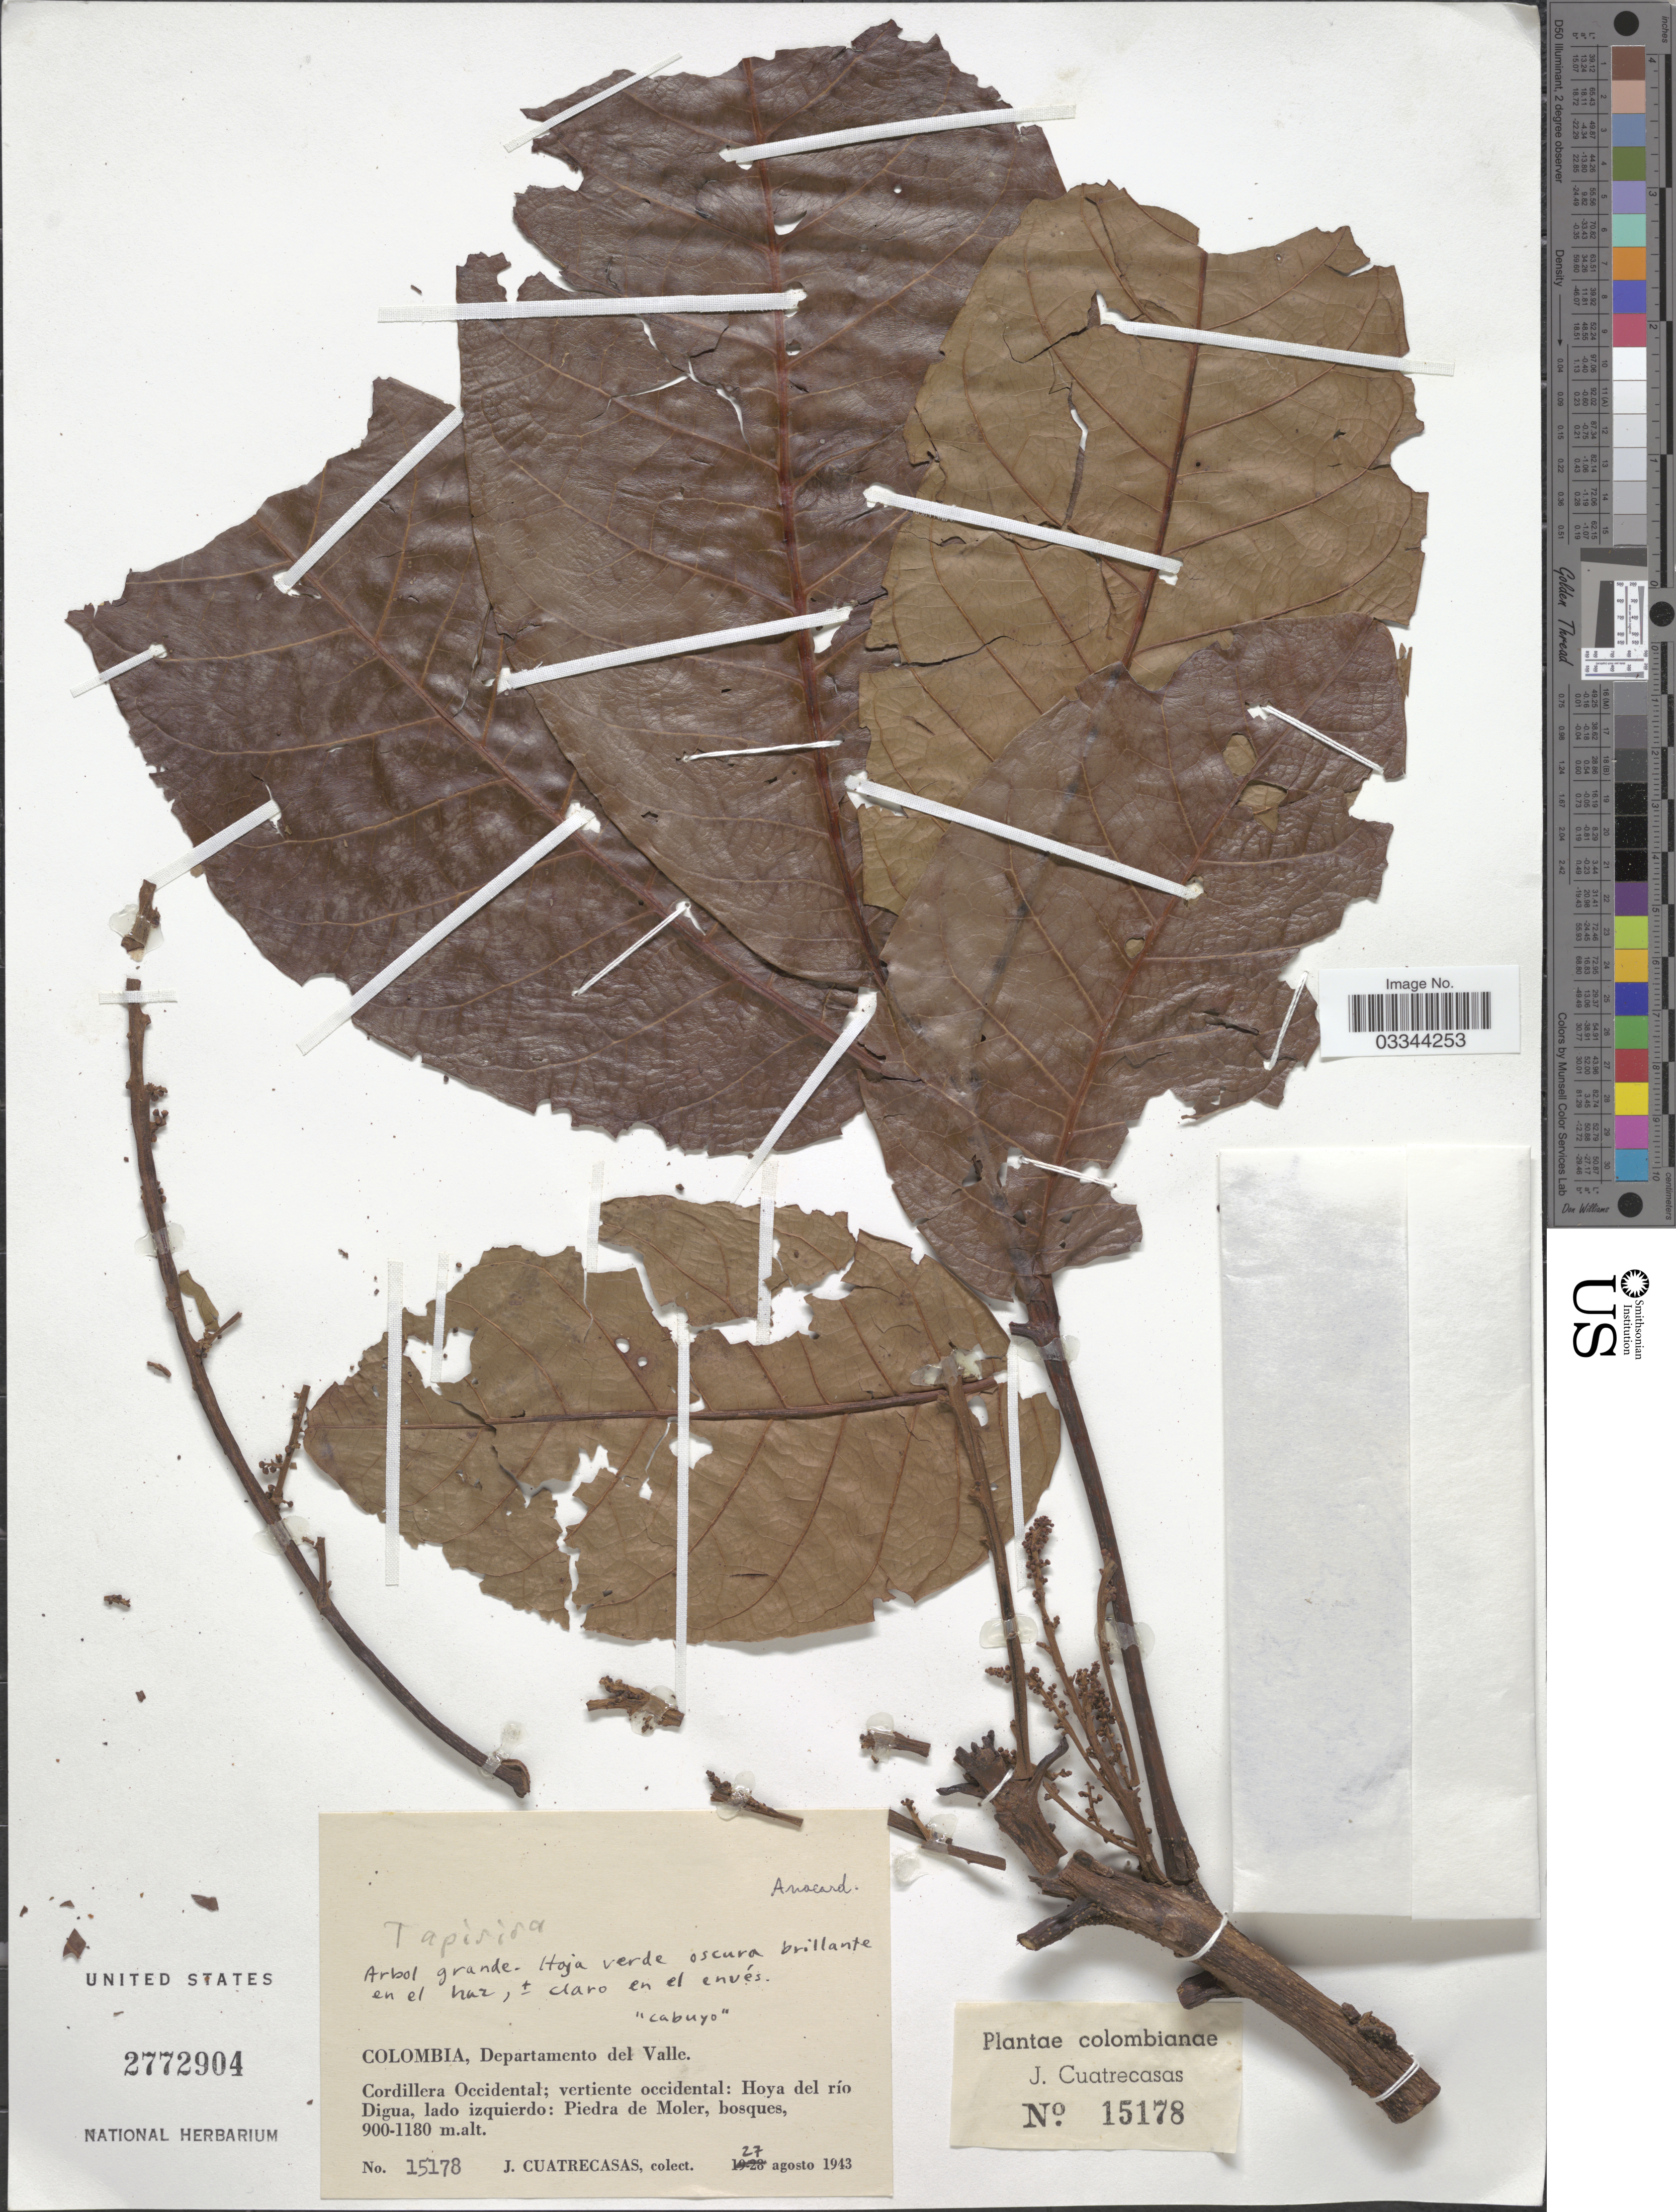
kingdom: Plantae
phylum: Tracheophyta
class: Magnoliopsida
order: Sapindales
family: Anacardiaceae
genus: Tapirira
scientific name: Tapirira rubrinervis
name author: Barfod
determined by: Mitchell, John D.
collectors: J. Cuatrecasas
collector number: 15178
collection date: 1943-08-27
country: Colombia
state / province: Valle del Cauca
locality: Departamento del Valle. Cordillera Occidental; vertiente occidental: Hoya del río Digua, lado izquierdo: Piedra de Moler.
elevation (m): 900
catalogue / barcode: US 2772904